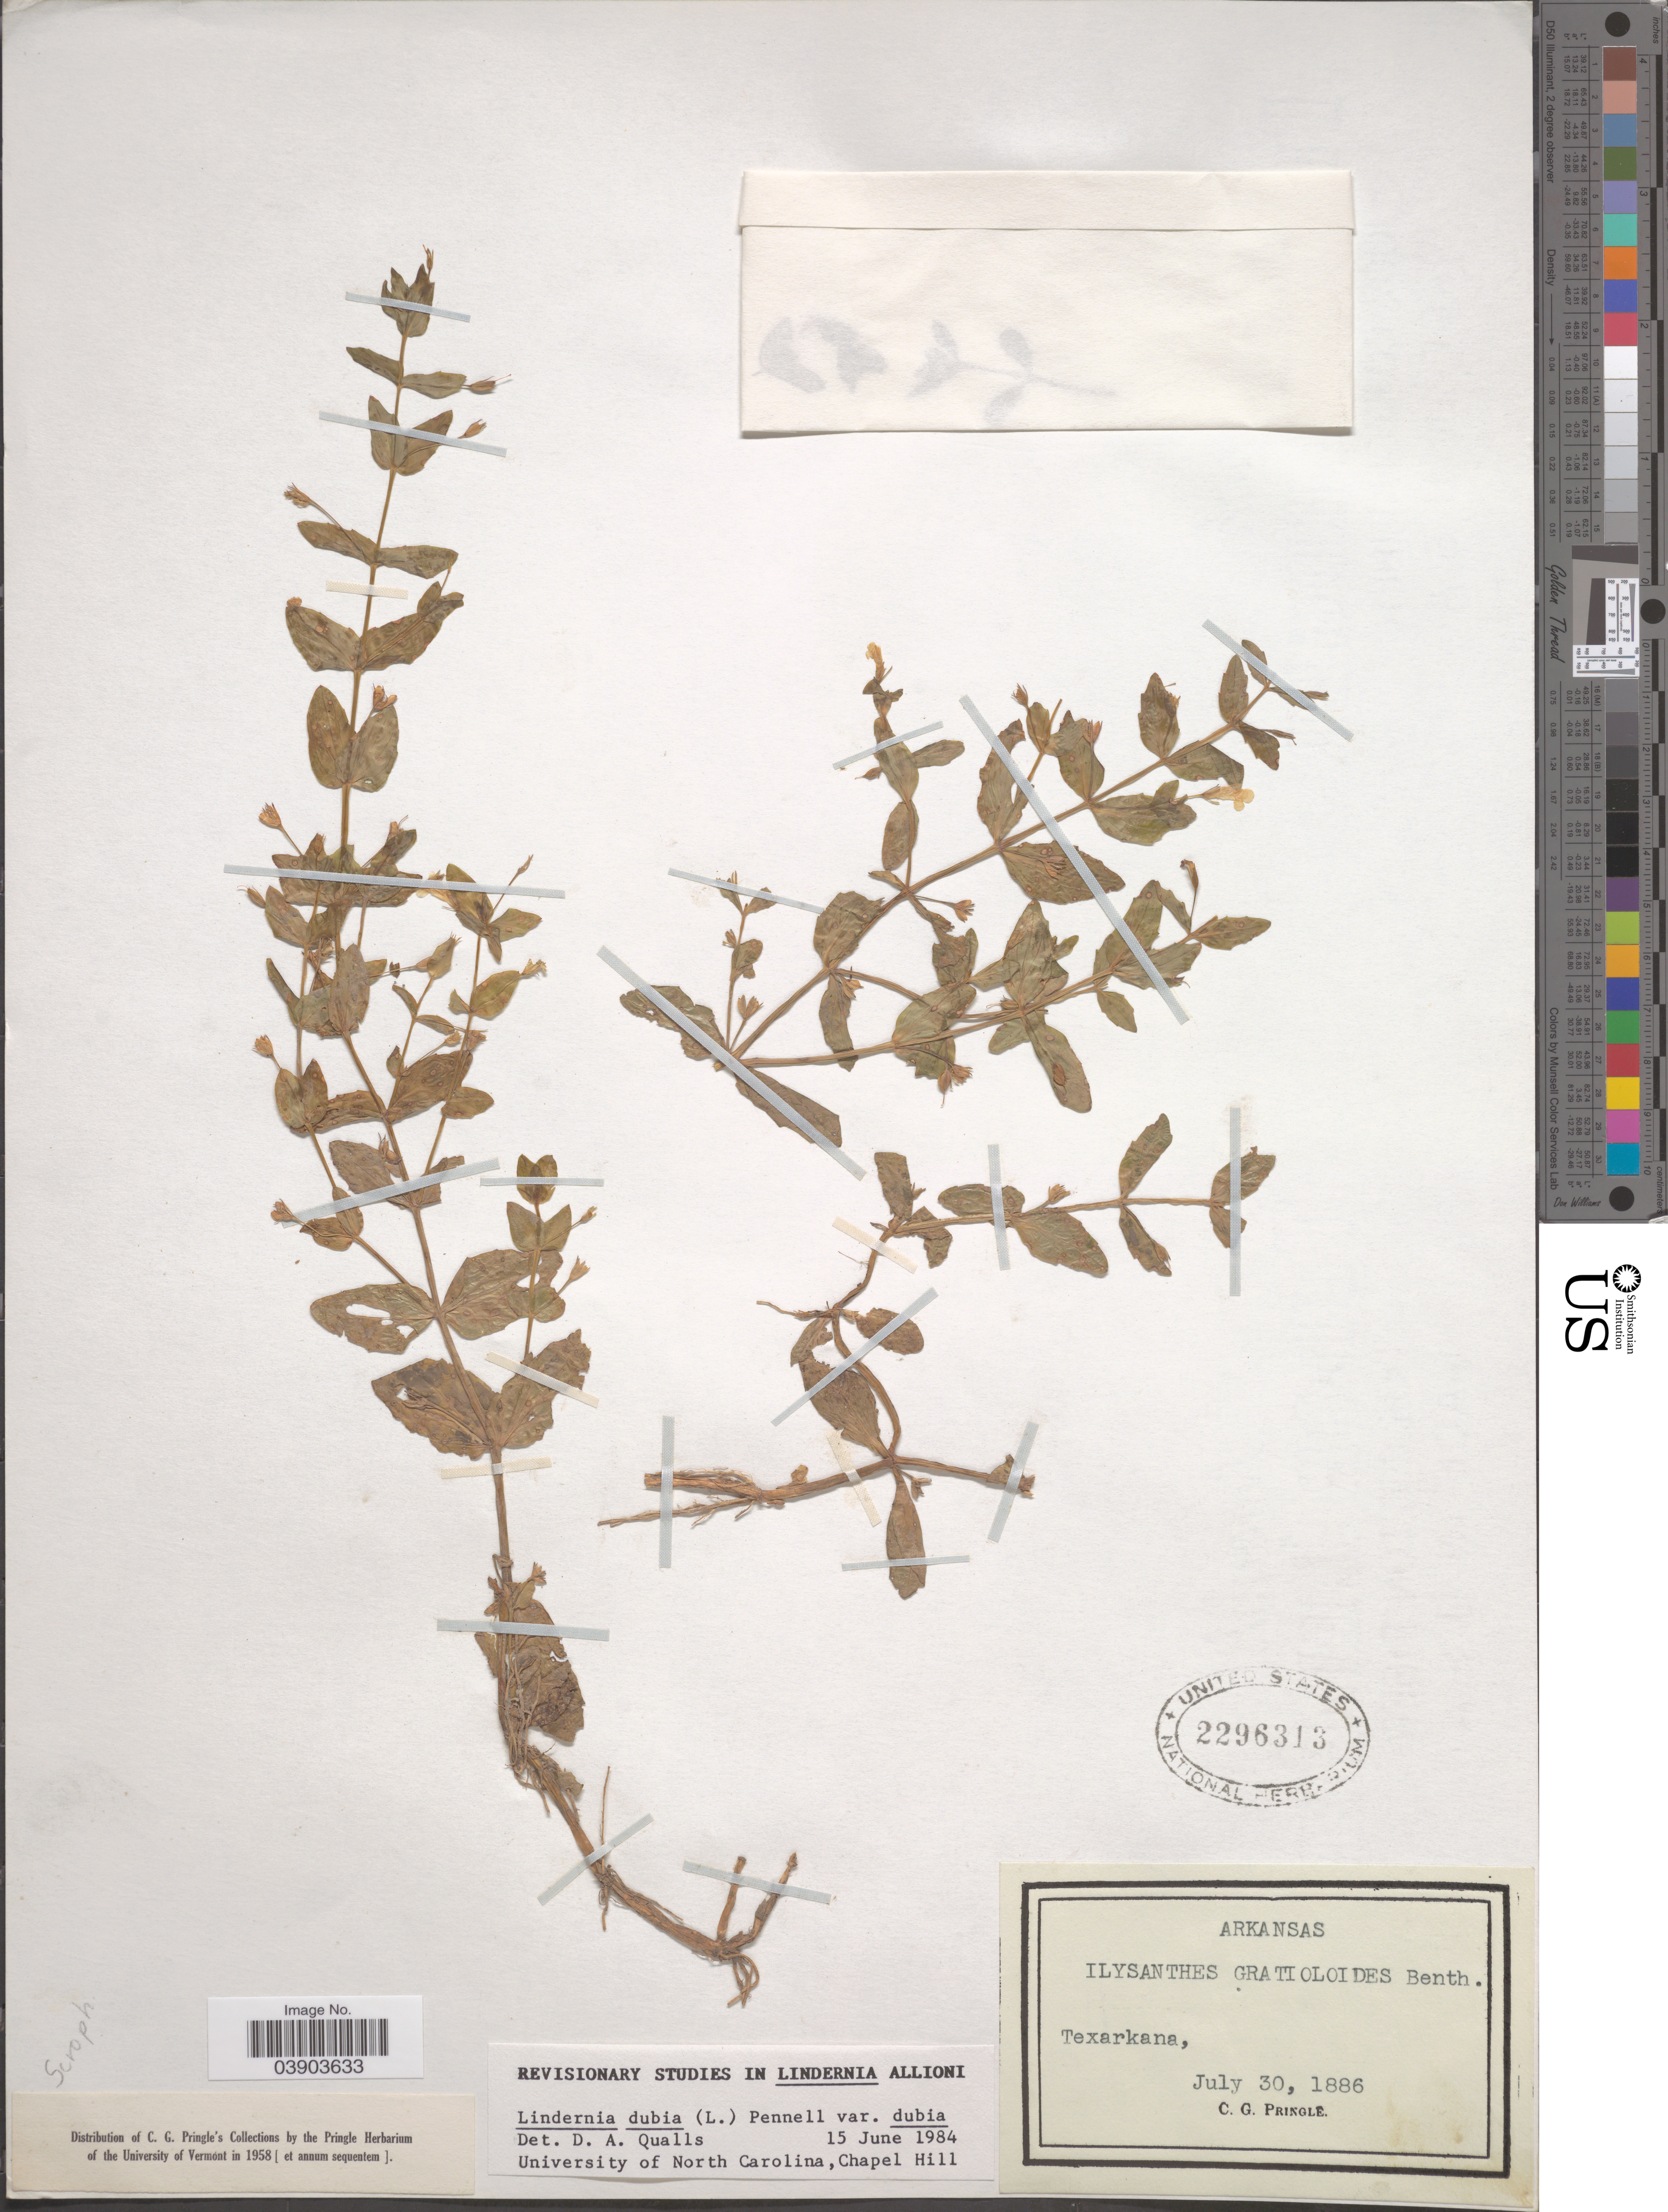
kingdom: Plantae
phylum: Tracheophyta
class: Magnoliopsida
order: Lamiales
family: Linderniaceae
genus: Lindernia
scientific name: Lindernia dubia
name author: (L.) Pennell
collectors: C. G. Pringle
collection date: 1886-07-30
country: United States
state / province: Arkansas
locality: Texarkana.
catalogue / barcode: US 2296313